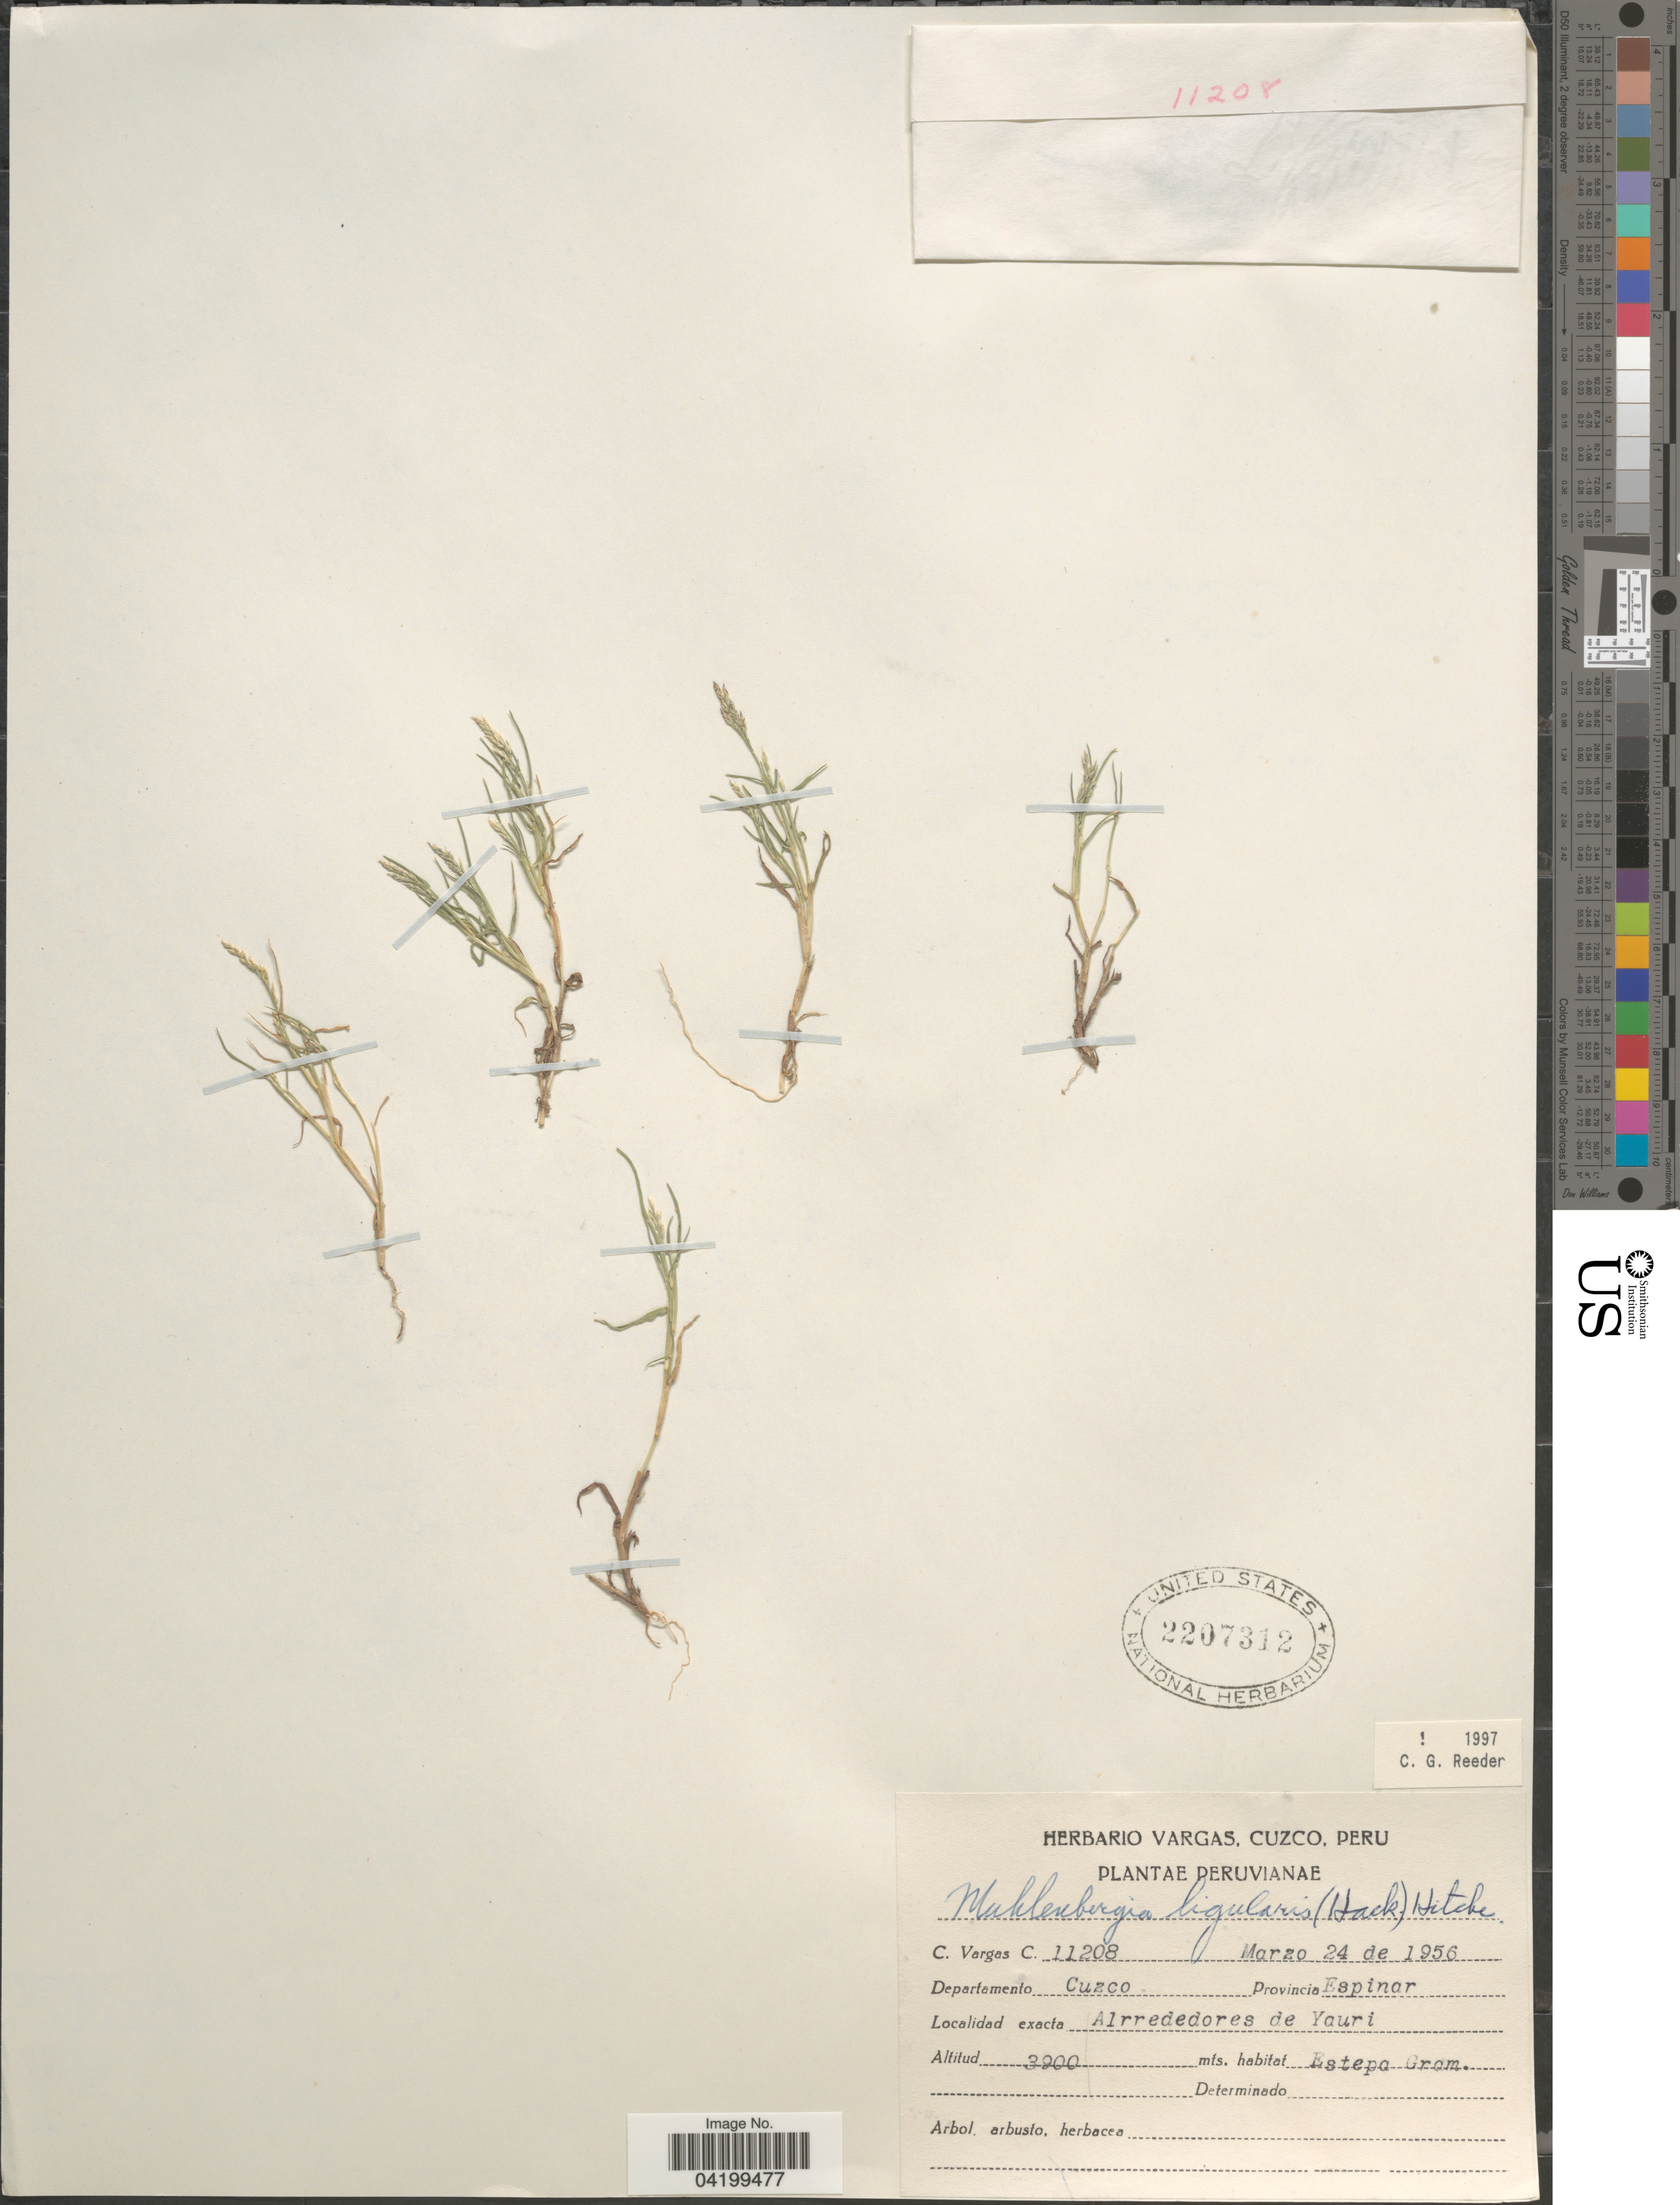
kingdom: Plantae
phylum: Tracheophyta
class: Liliopsida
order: Poales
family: Poaceae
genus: Muhlenbergia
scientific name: Muhlenbergia ligularis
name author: (Hack.) Hitchc.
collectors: C. Vargas Calderón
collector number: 11208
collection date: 1956-03-24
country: Peru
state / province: Cusco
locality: Departamento Cuzco. Provincia Espinar. Alrrededores de Yauri.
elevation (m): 3900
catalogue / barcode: US 2207312